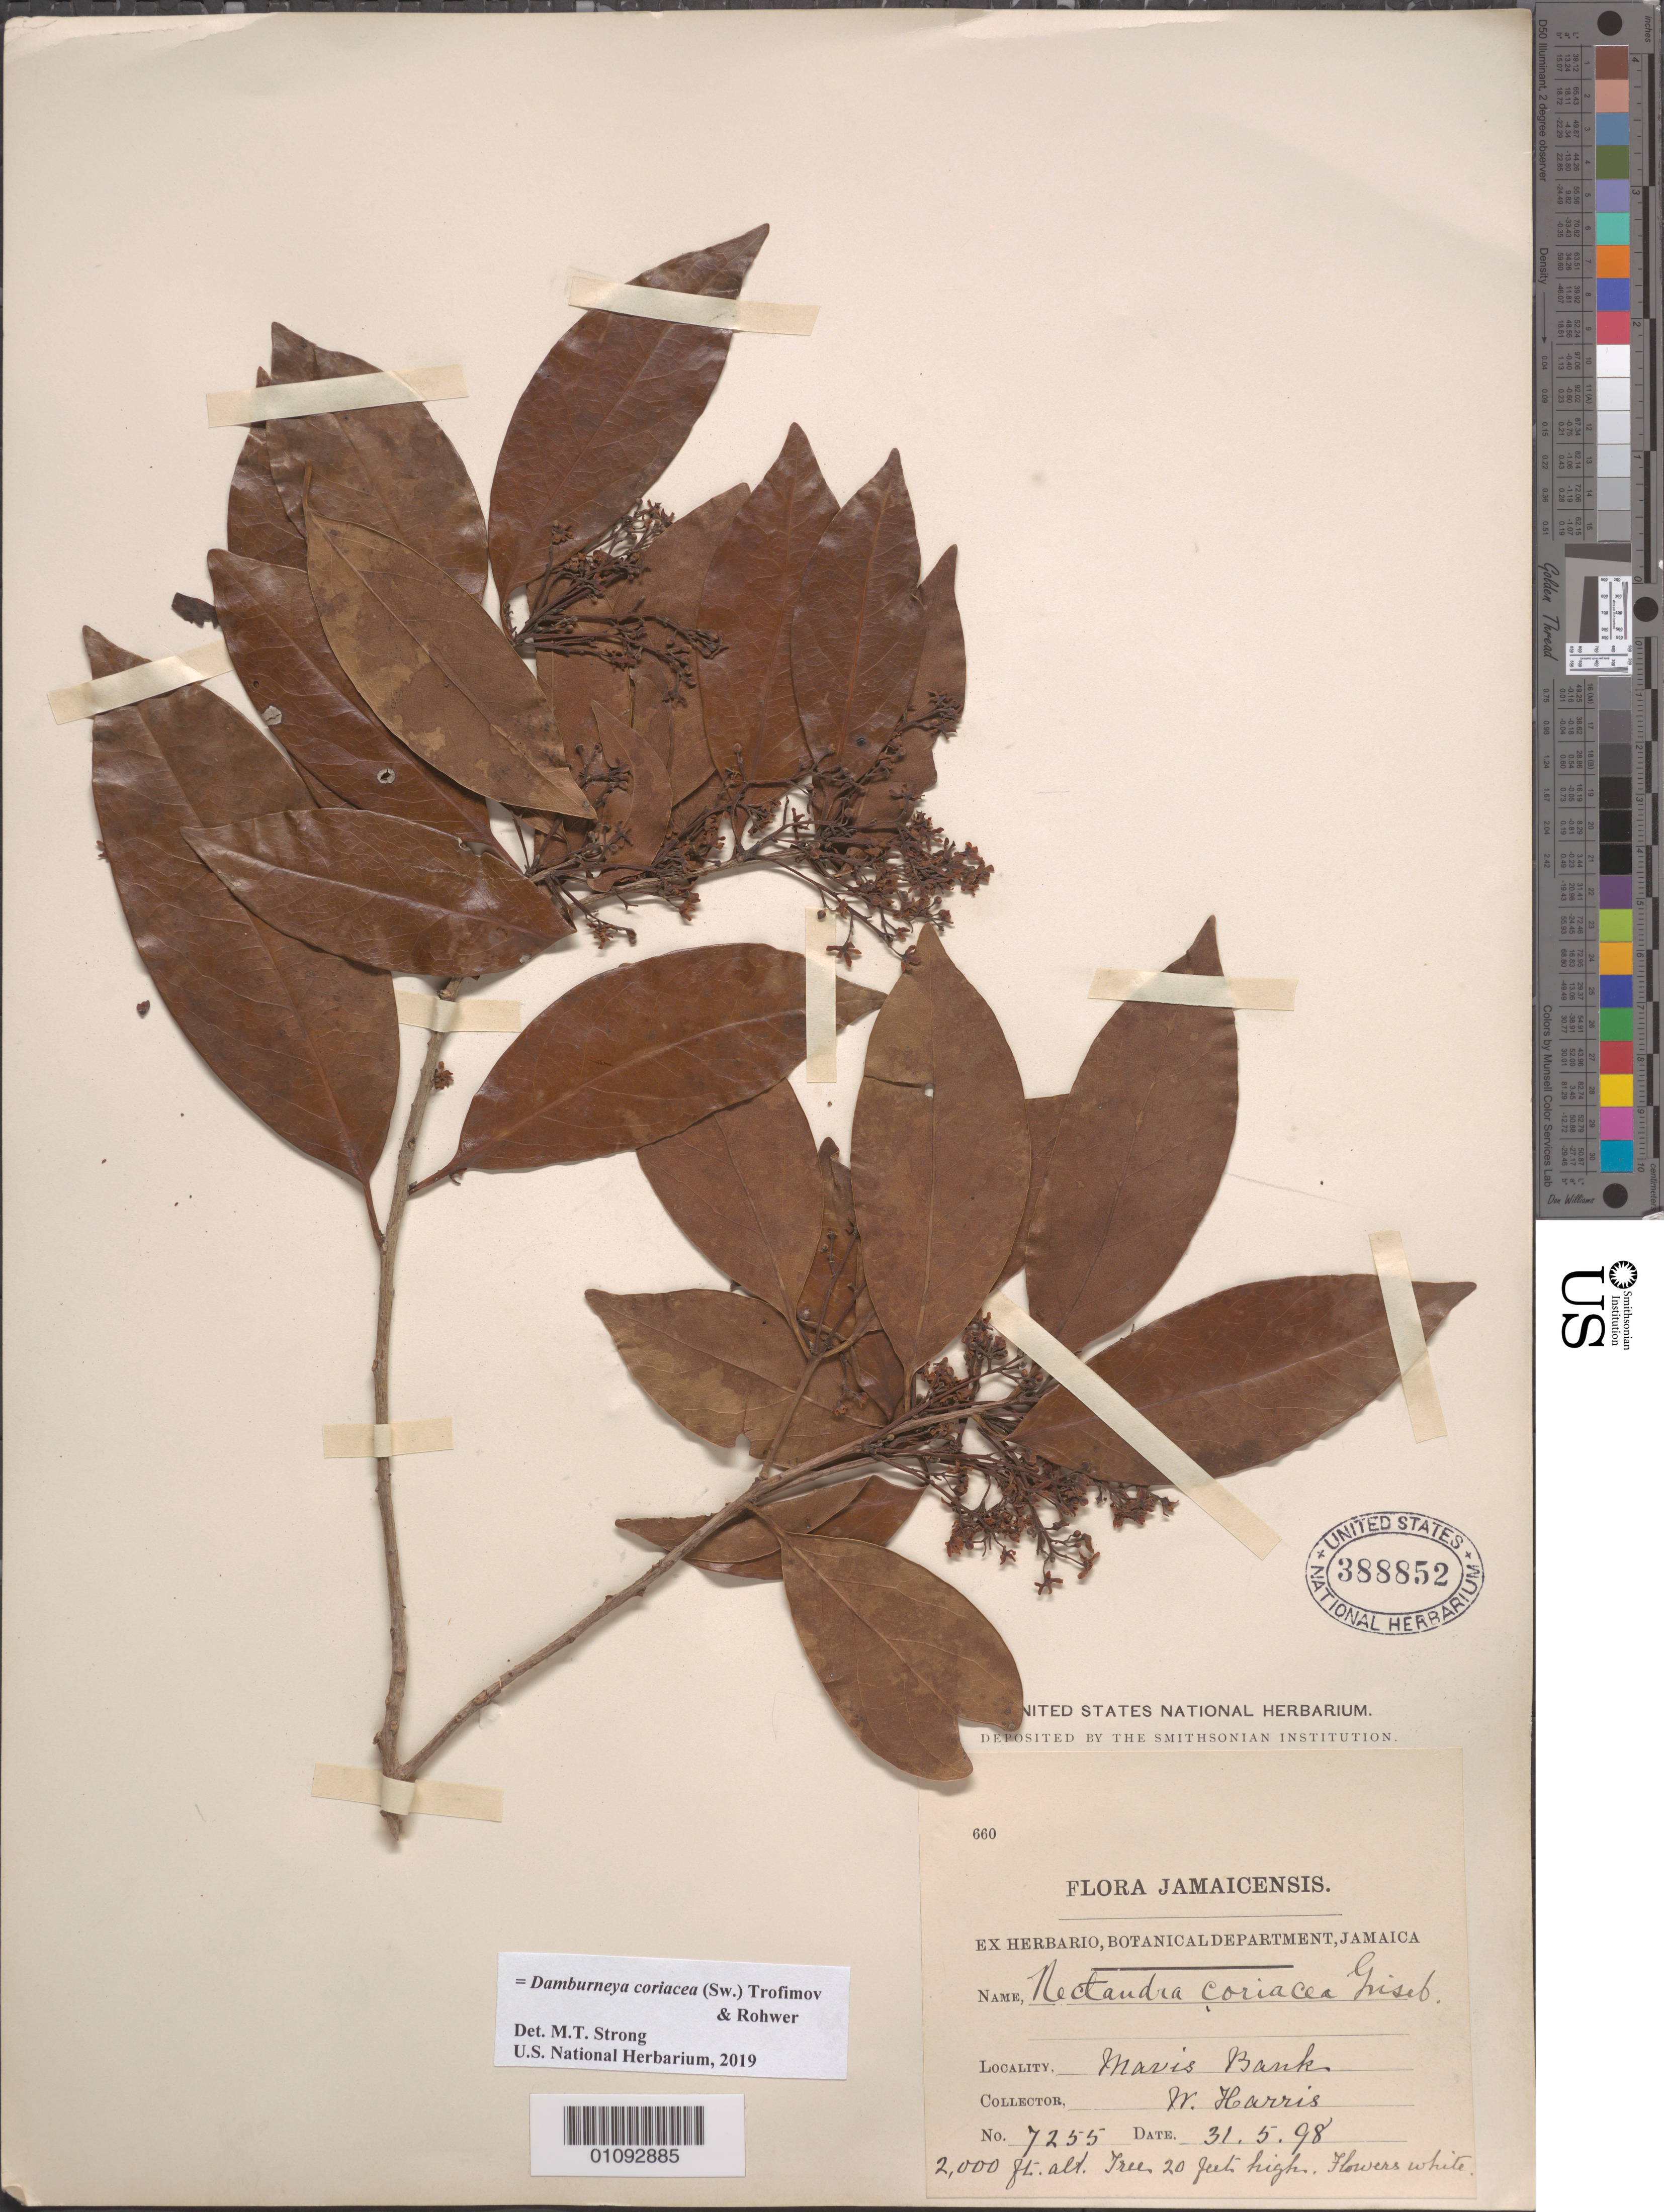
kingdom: Plantae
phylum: Tracheophyta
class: Magnoliopsida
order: Laurales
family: Lauraceae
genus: Damburneya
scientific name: Damburneya coriacea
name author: (Sw.) Trofimov & Rohwer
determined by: Strong, M. T., (US), Smithsonian Institution - National Museum of Natural History (UNITED STATES)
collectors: W. Harris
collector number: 7255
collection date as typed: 31 May 1898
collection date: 1898-05-31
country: Jamaica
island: Jamaica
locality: Maris Bank.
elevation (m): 610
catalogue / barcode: US 388852